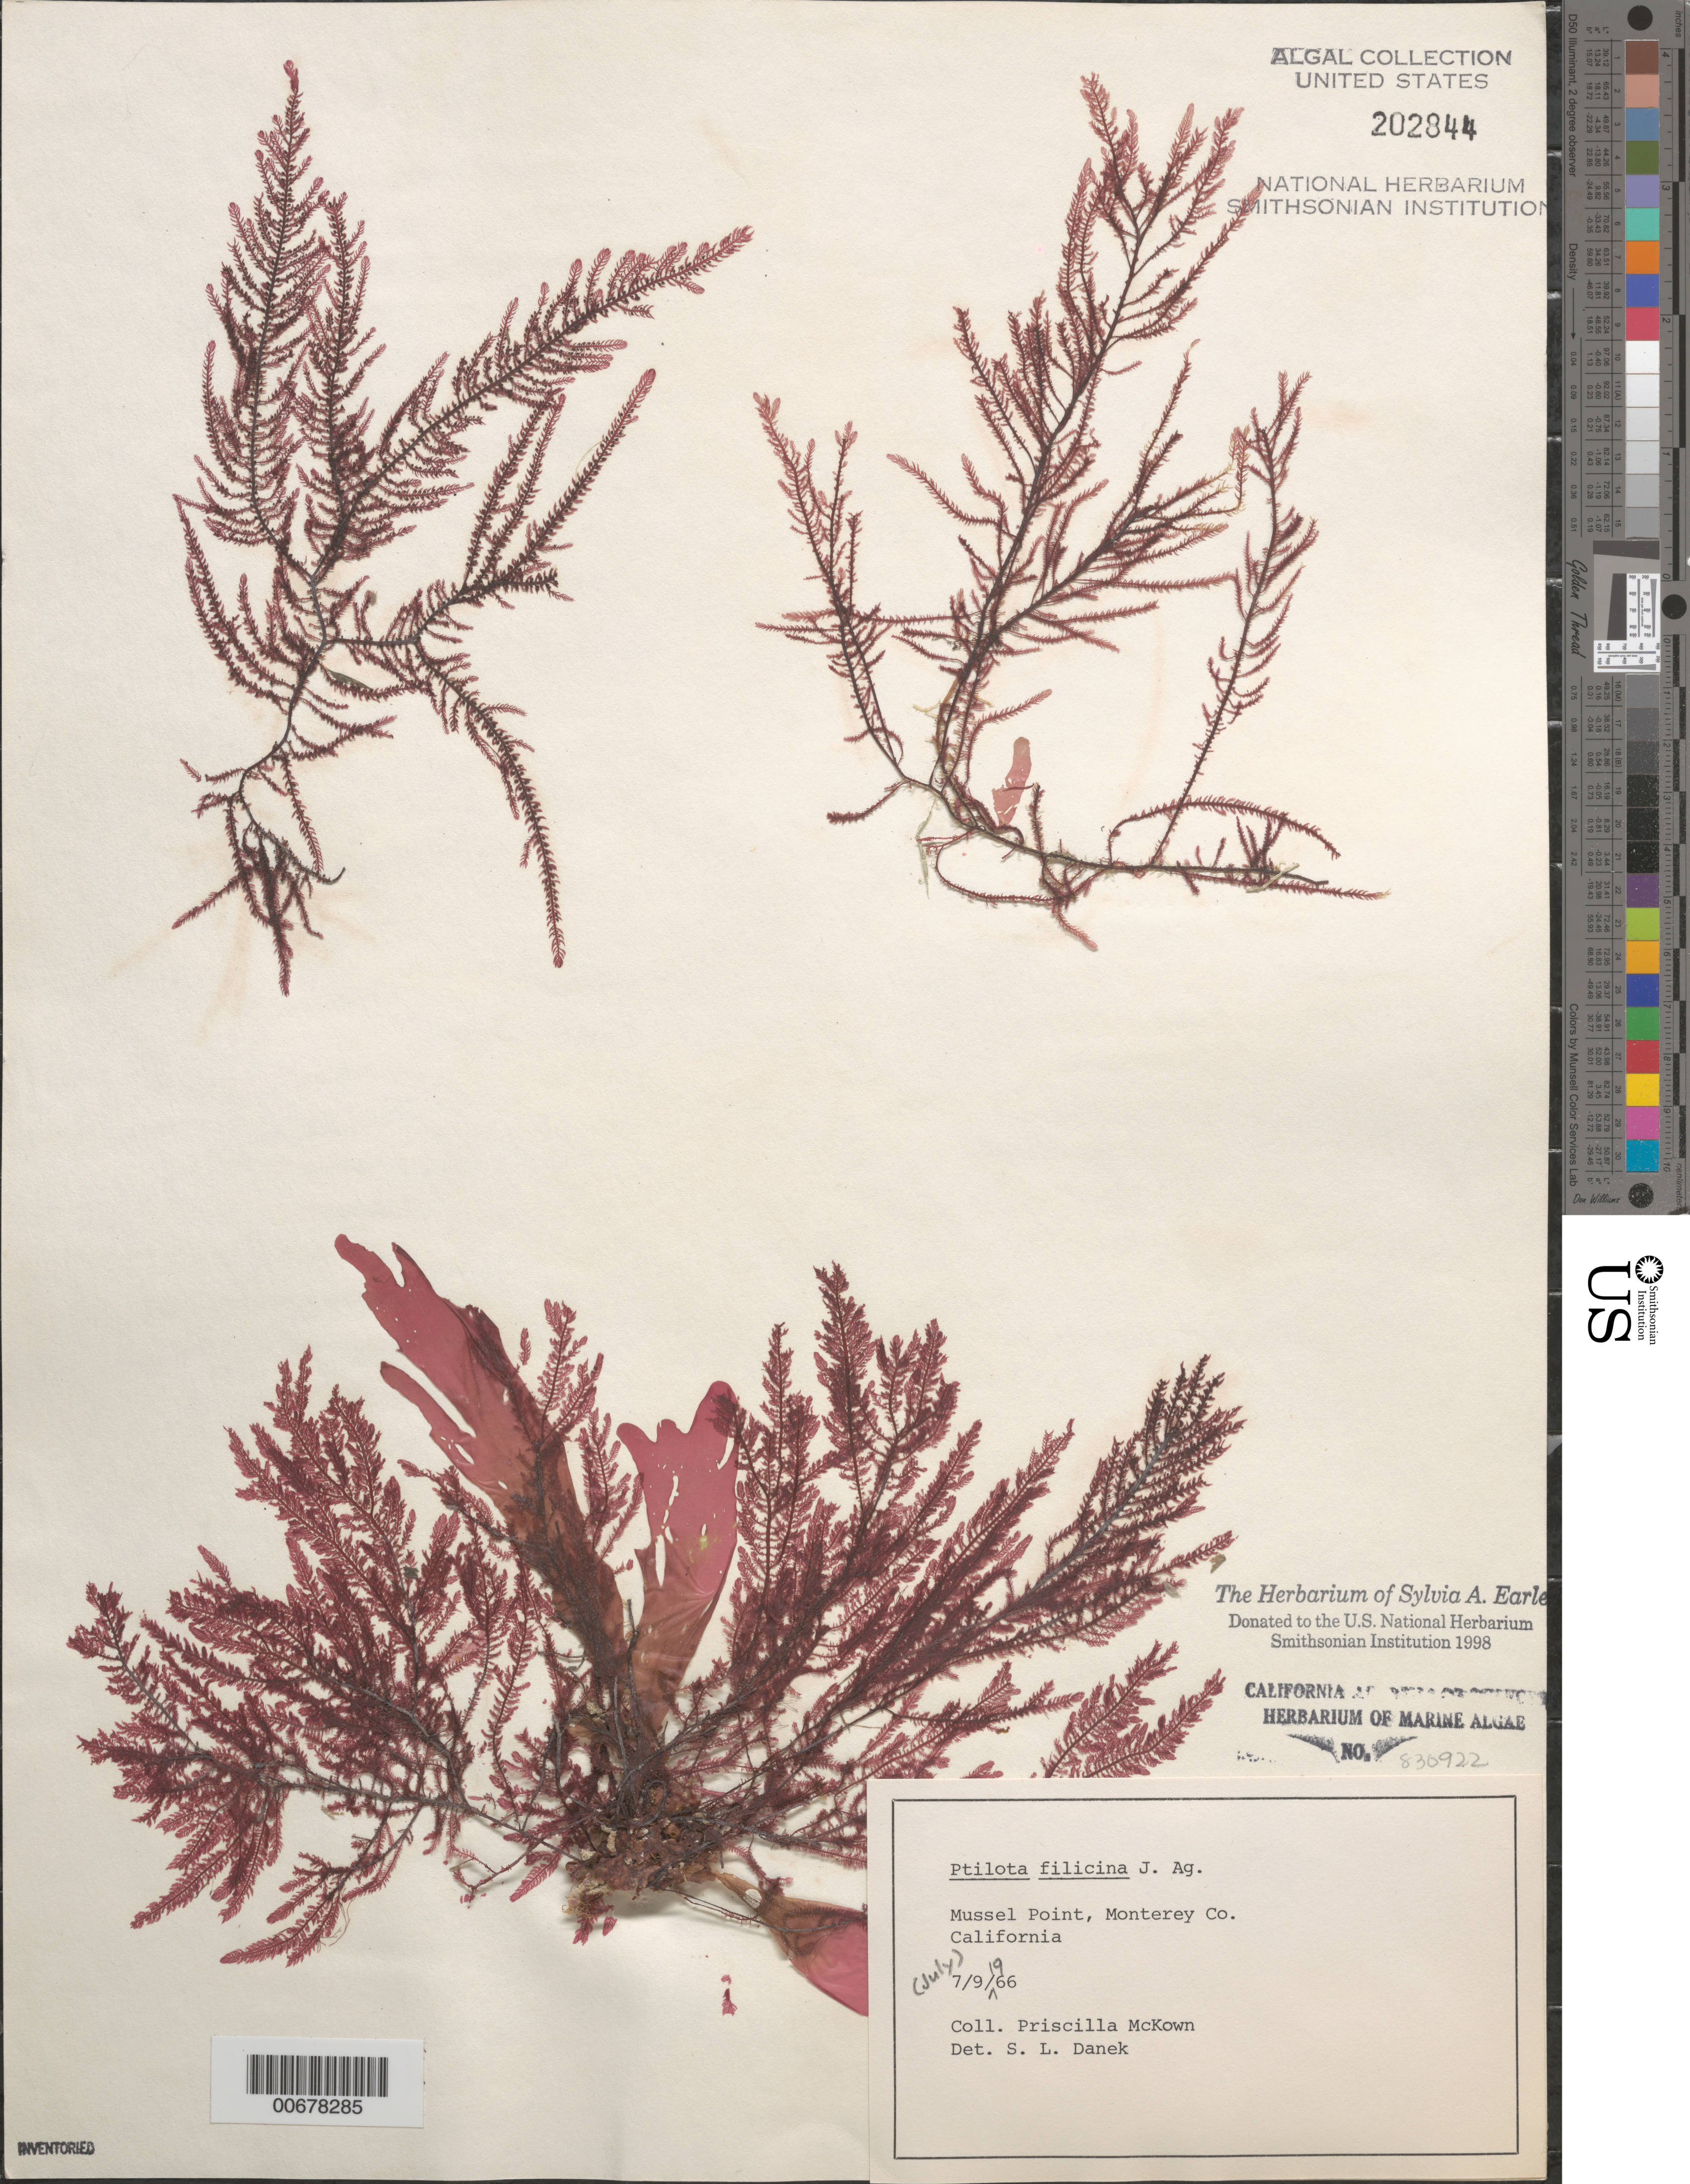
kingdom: Plantae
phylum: Rhodophyta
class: Florideophyceae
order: Ceramiales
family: Wrangeliaceae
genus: Ptilota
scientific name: Ptilota filicina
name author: J. Agardh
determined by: Danek, S. L.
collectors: P. McKown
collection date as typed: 09 Jul 1966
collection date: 1966-07-09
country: United States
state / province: California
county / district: Monterey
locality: Mussel Point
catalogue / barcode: US 202844